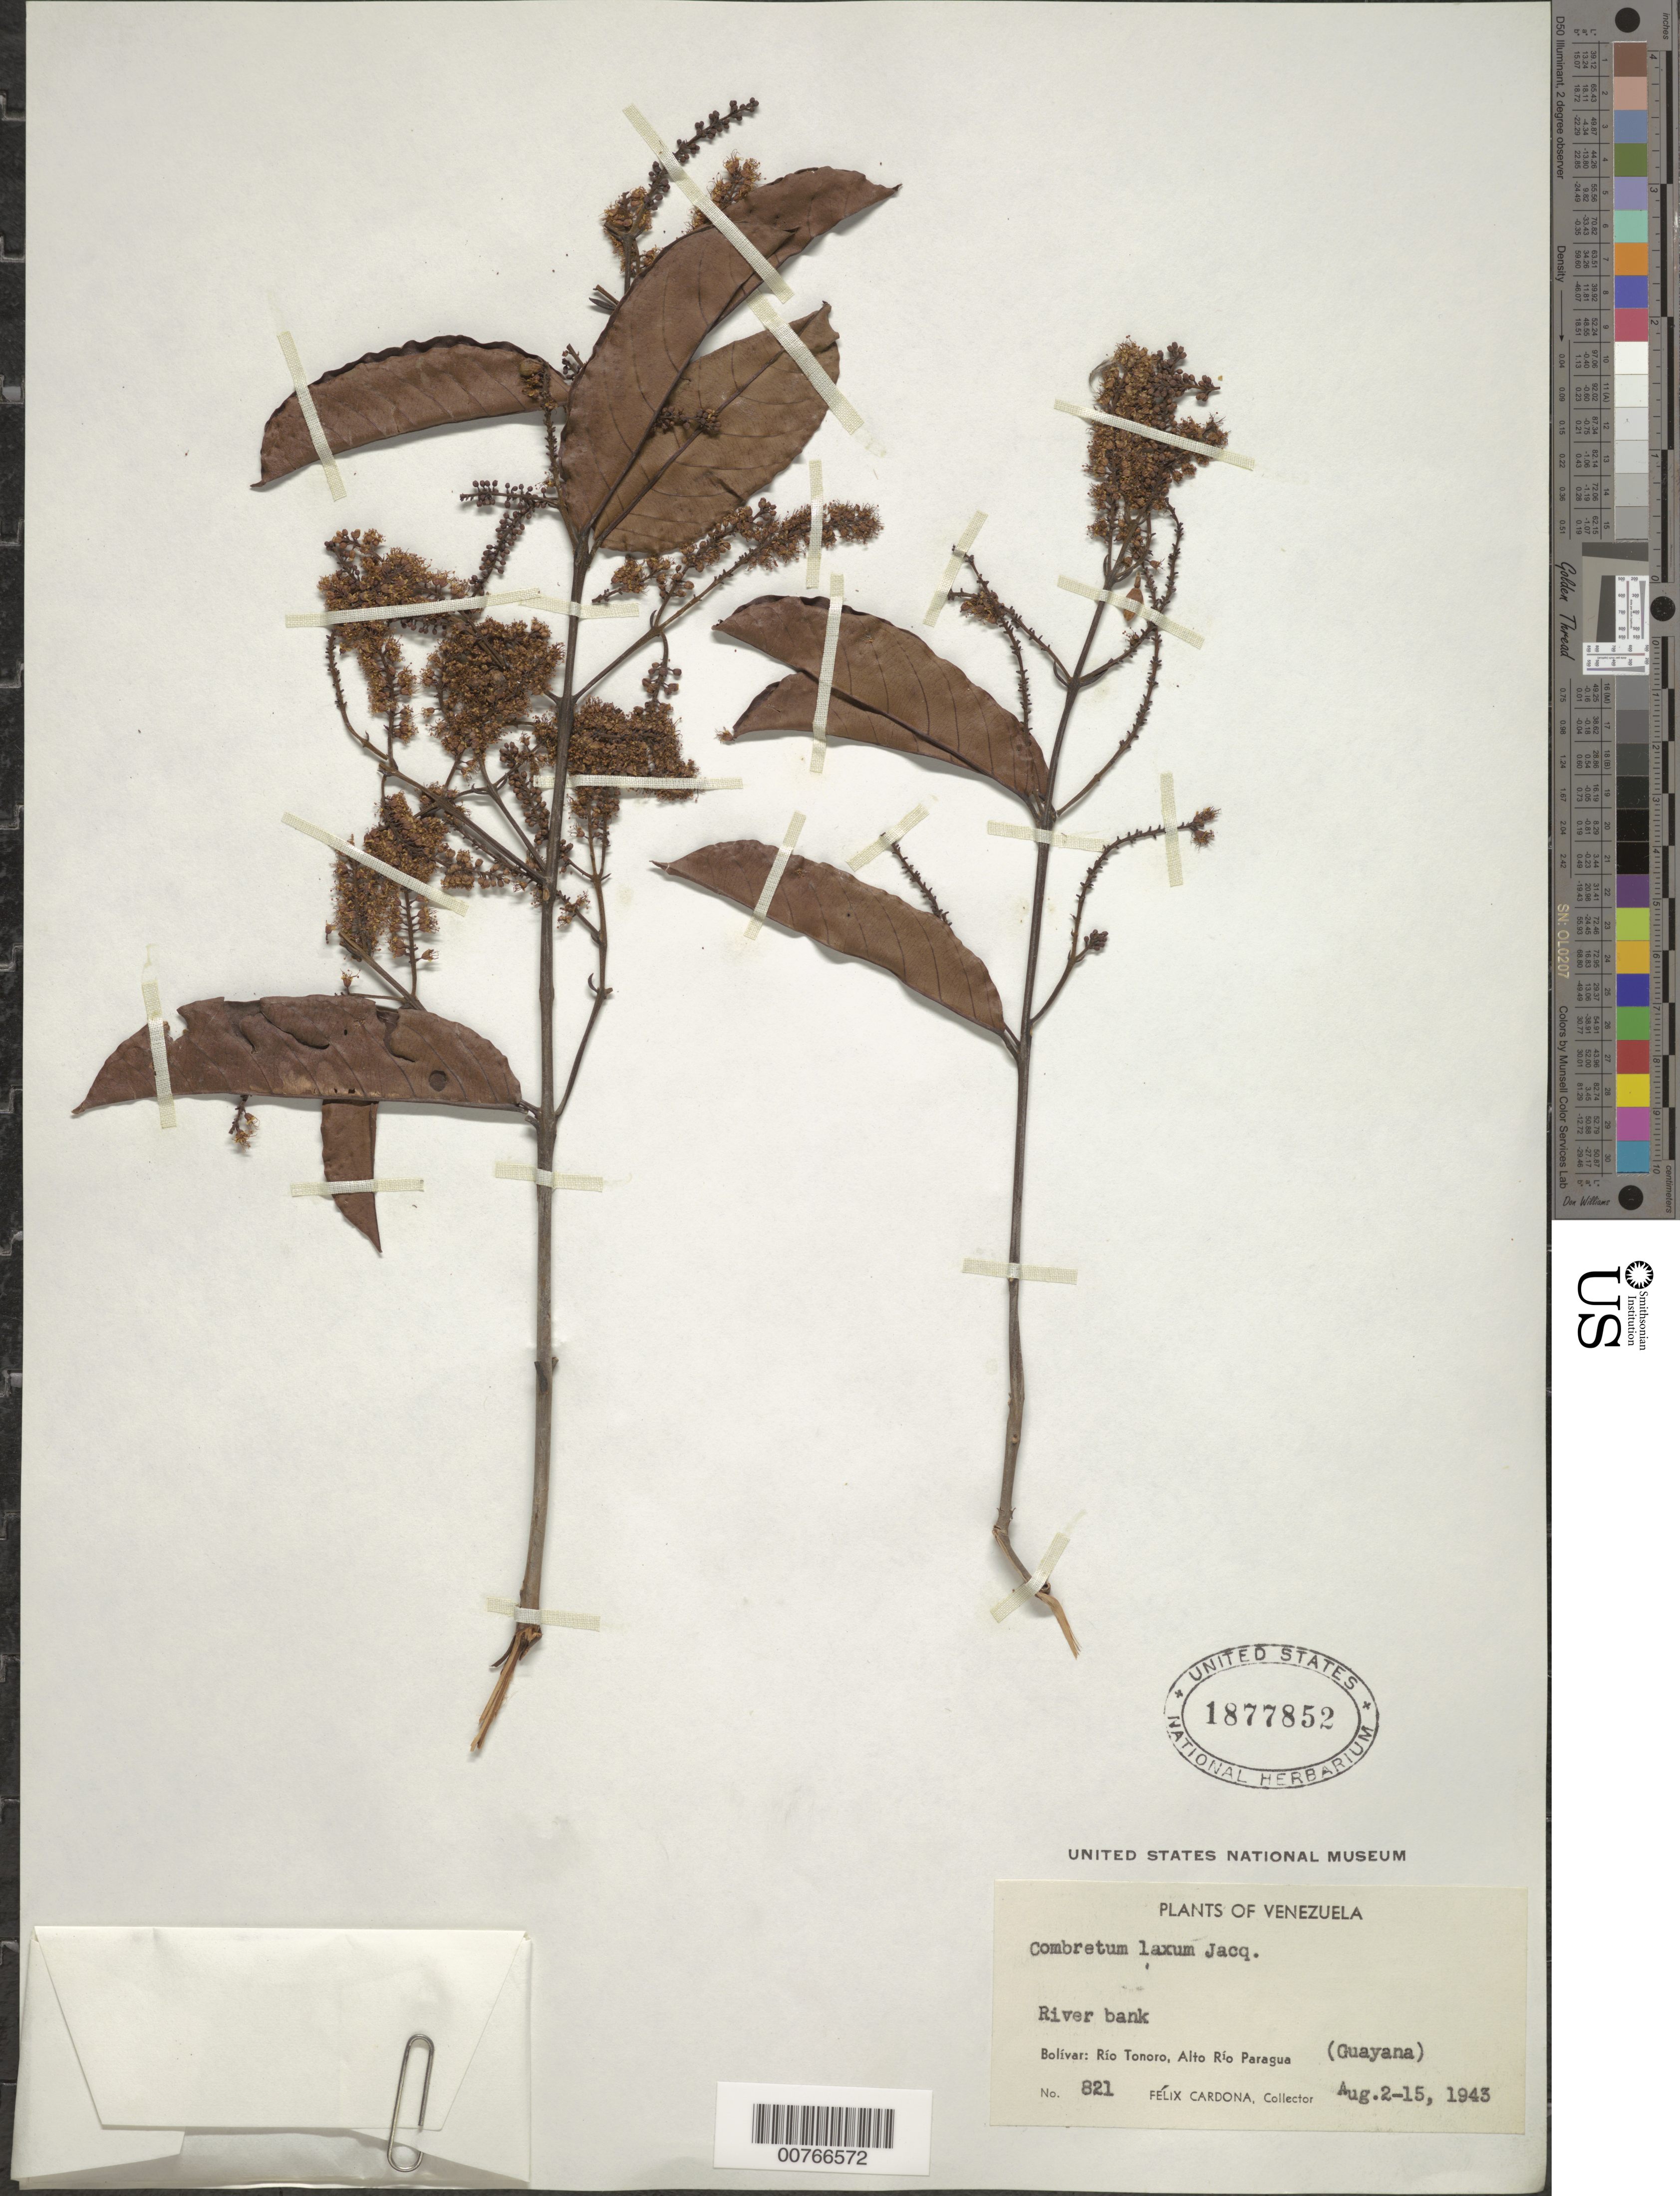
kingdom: Plantae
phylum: Tracheophyta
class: Magnoliopsida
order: Myrtales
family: Combretaceae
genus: Combretum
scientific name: Combretum laxum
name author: Jacq.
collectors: F. Cardona Puig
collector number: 821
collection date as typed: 2-Aug-43 to 15-Aug-43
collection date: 1943-08-02/1943-08-15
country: Venezuela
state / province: Bolívar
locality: Alto Río Paragua, Río Tonoro (Guayana)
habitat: Riverbank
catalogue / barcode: US 1877852